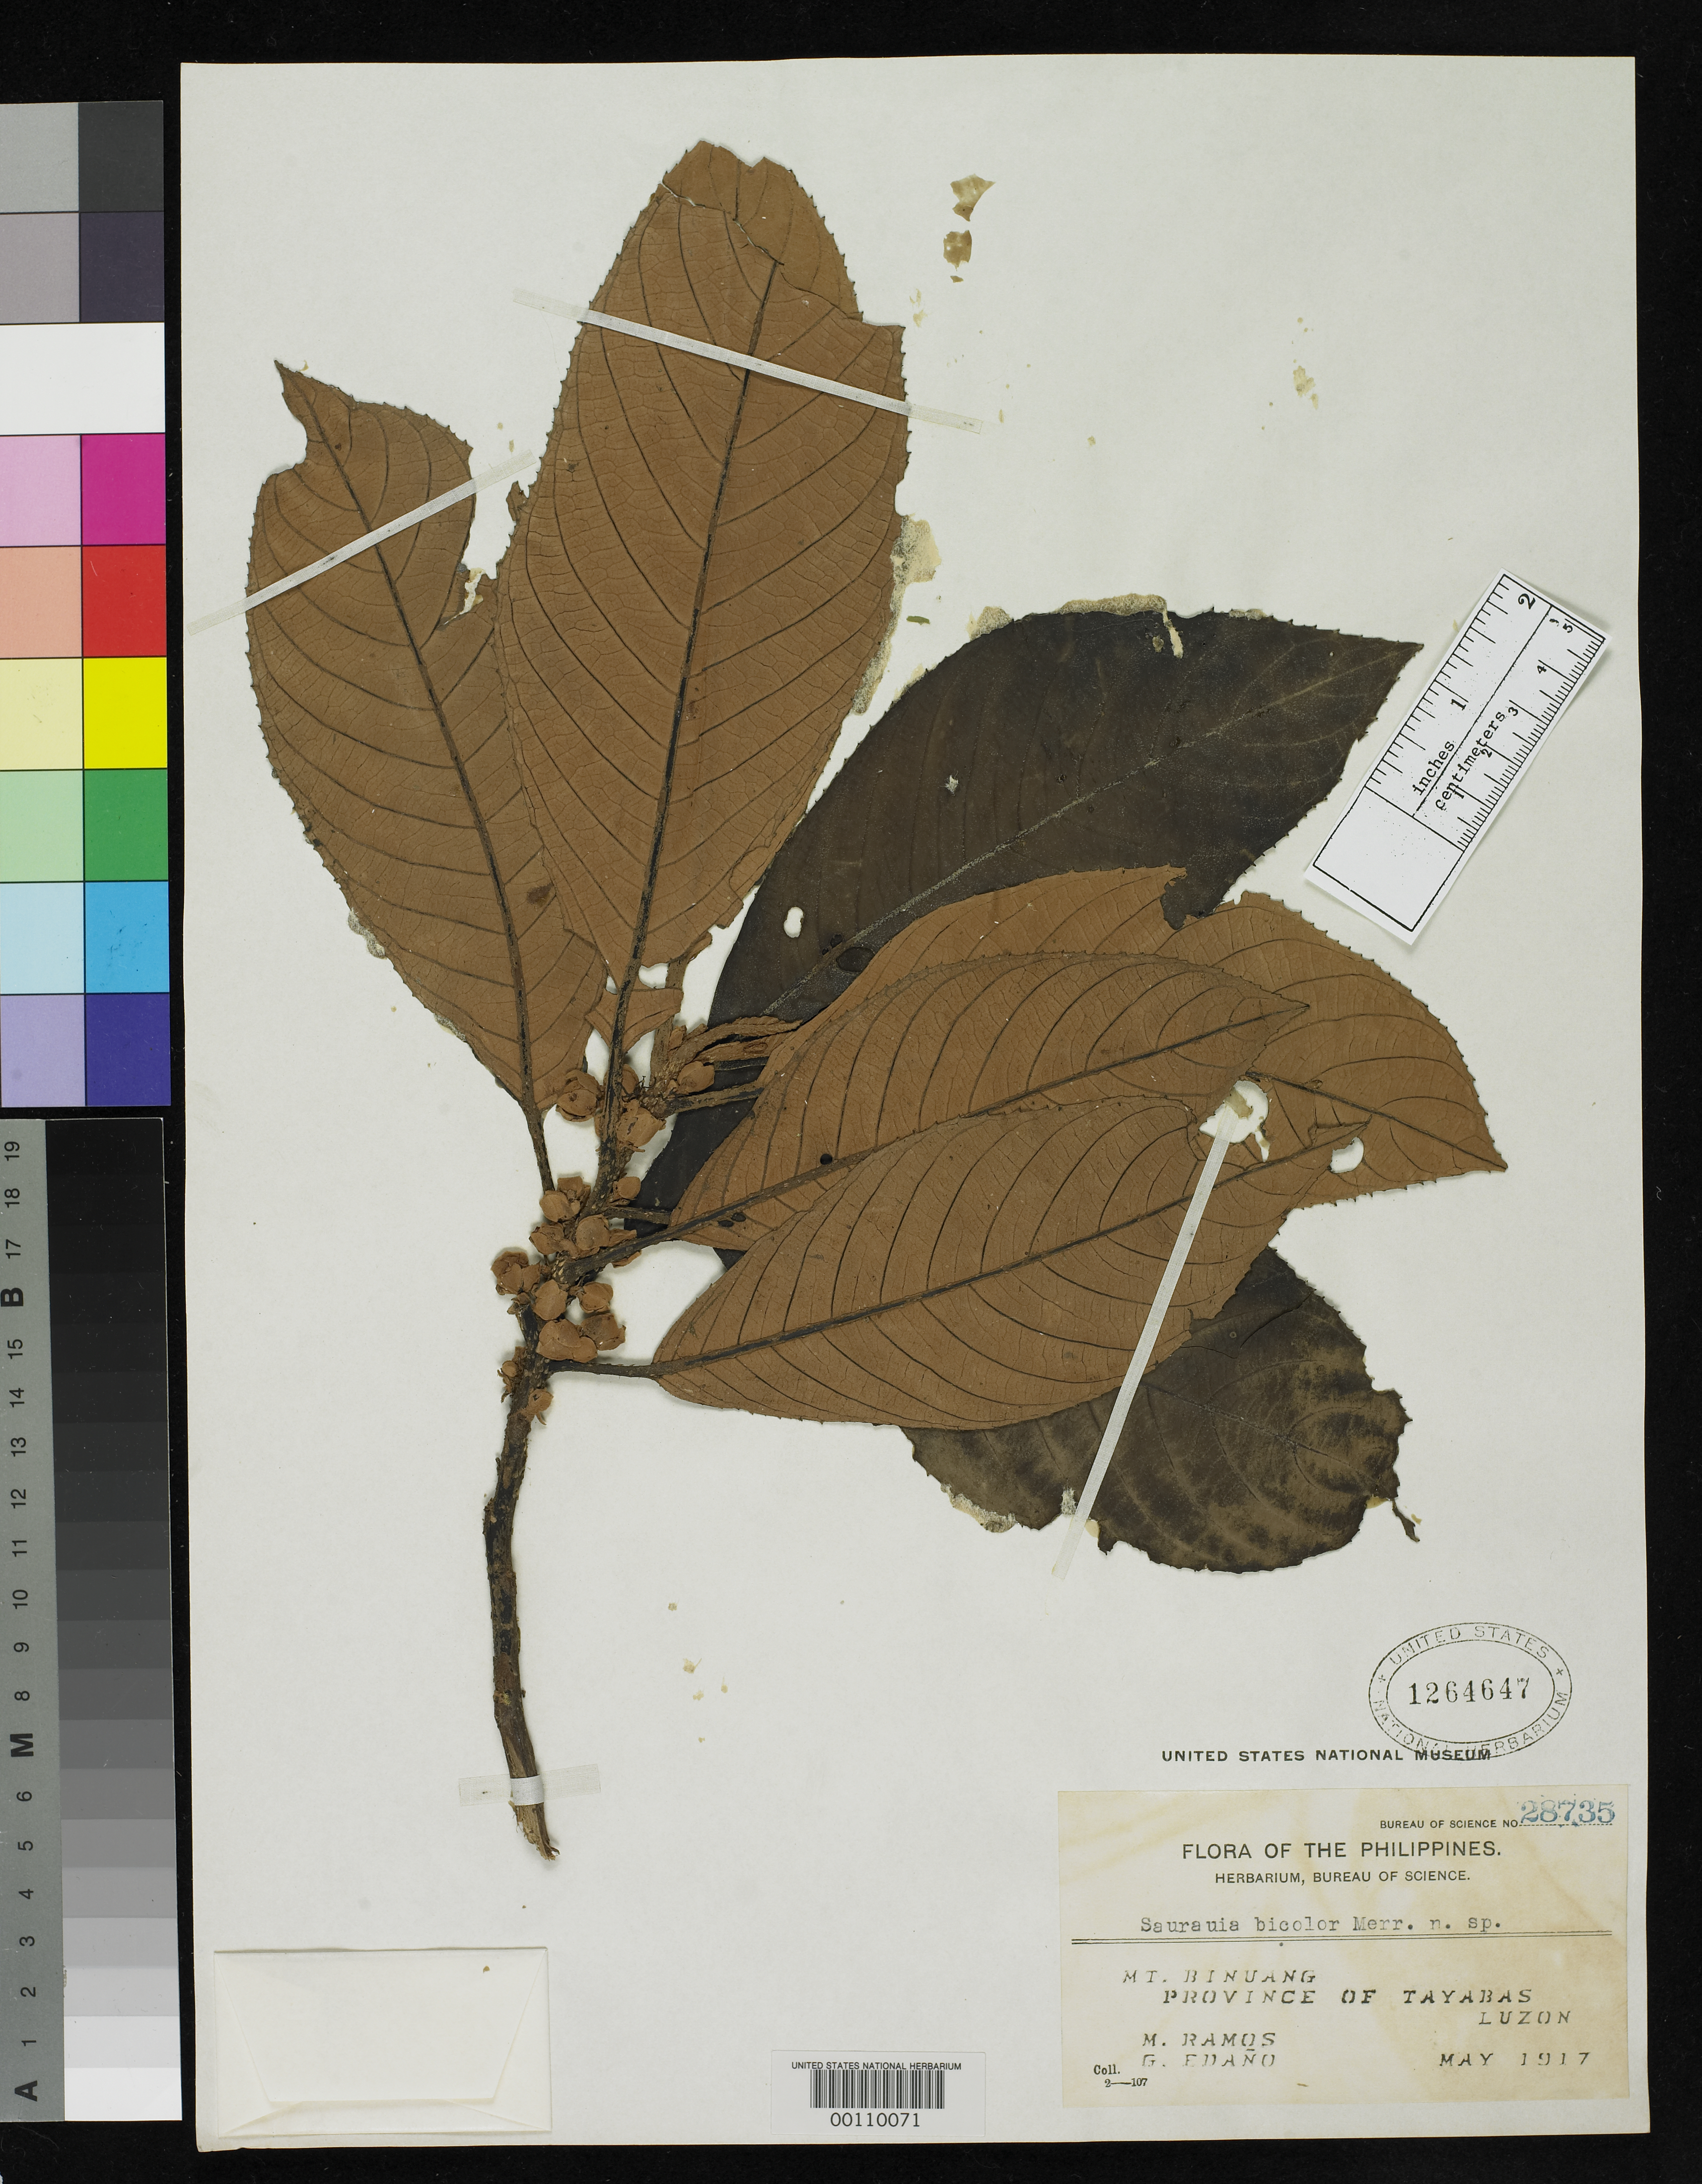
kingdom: Plantae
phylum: Tracheophyta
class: Magnoliopsida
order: Ericales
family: Actinidiaceae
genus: Saurauia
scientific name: Saurauia bicolor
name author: Merr.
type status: Isotype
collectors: M. Ramos & G. E. Edaño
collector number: Bur. Sci. 28735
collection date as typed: May 1917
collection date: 1917-05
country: Philippines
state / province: Calabarzon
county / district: Quezon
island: Luzon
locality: Mt. Binuang.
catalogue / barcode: US 1264647